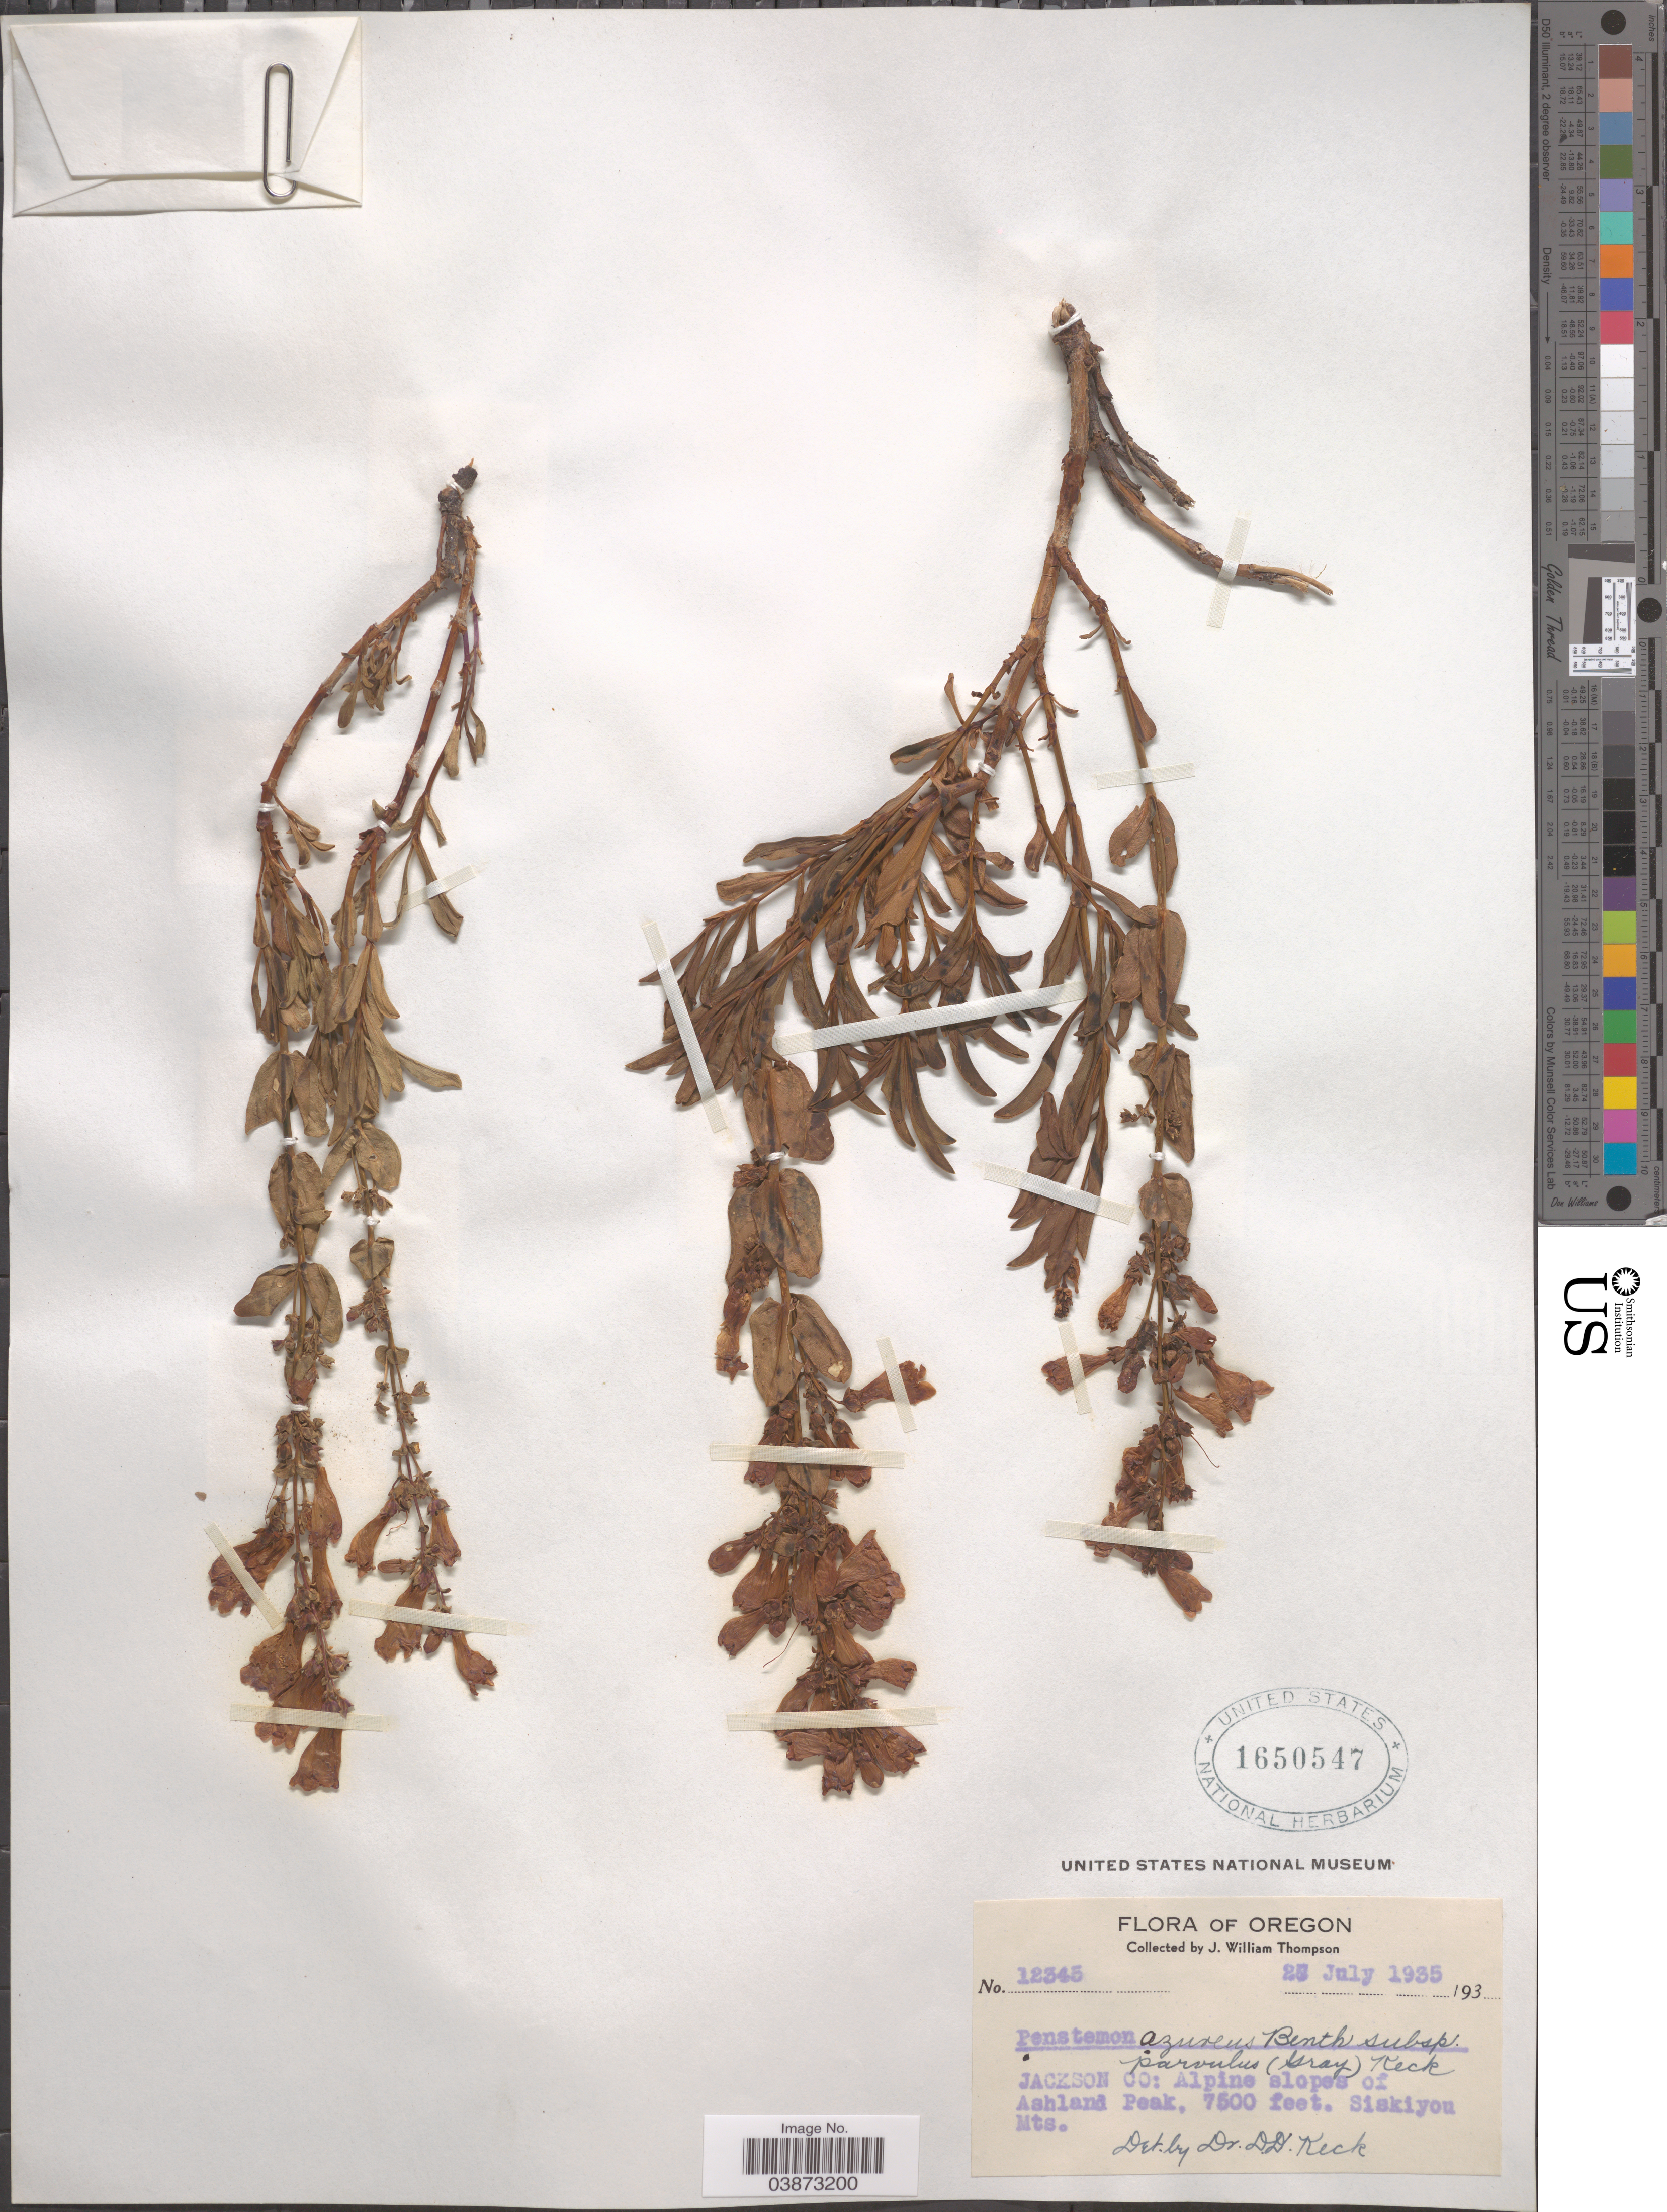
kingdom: Plantae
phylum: Tracheophyta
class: Magnoliopsida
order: Lamiales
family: Plantaginaceae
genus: Penstemon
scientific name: Penstemon azureus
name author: Benth.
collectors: J. W. Thompson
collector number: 12345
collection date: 1935-07-25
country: United States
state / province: Oregon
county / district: Jackson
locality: Jackson Co: Alpine slopes of Ashland Peak. Siskiyou Mts.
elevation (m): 2286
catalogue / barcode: US 1650547